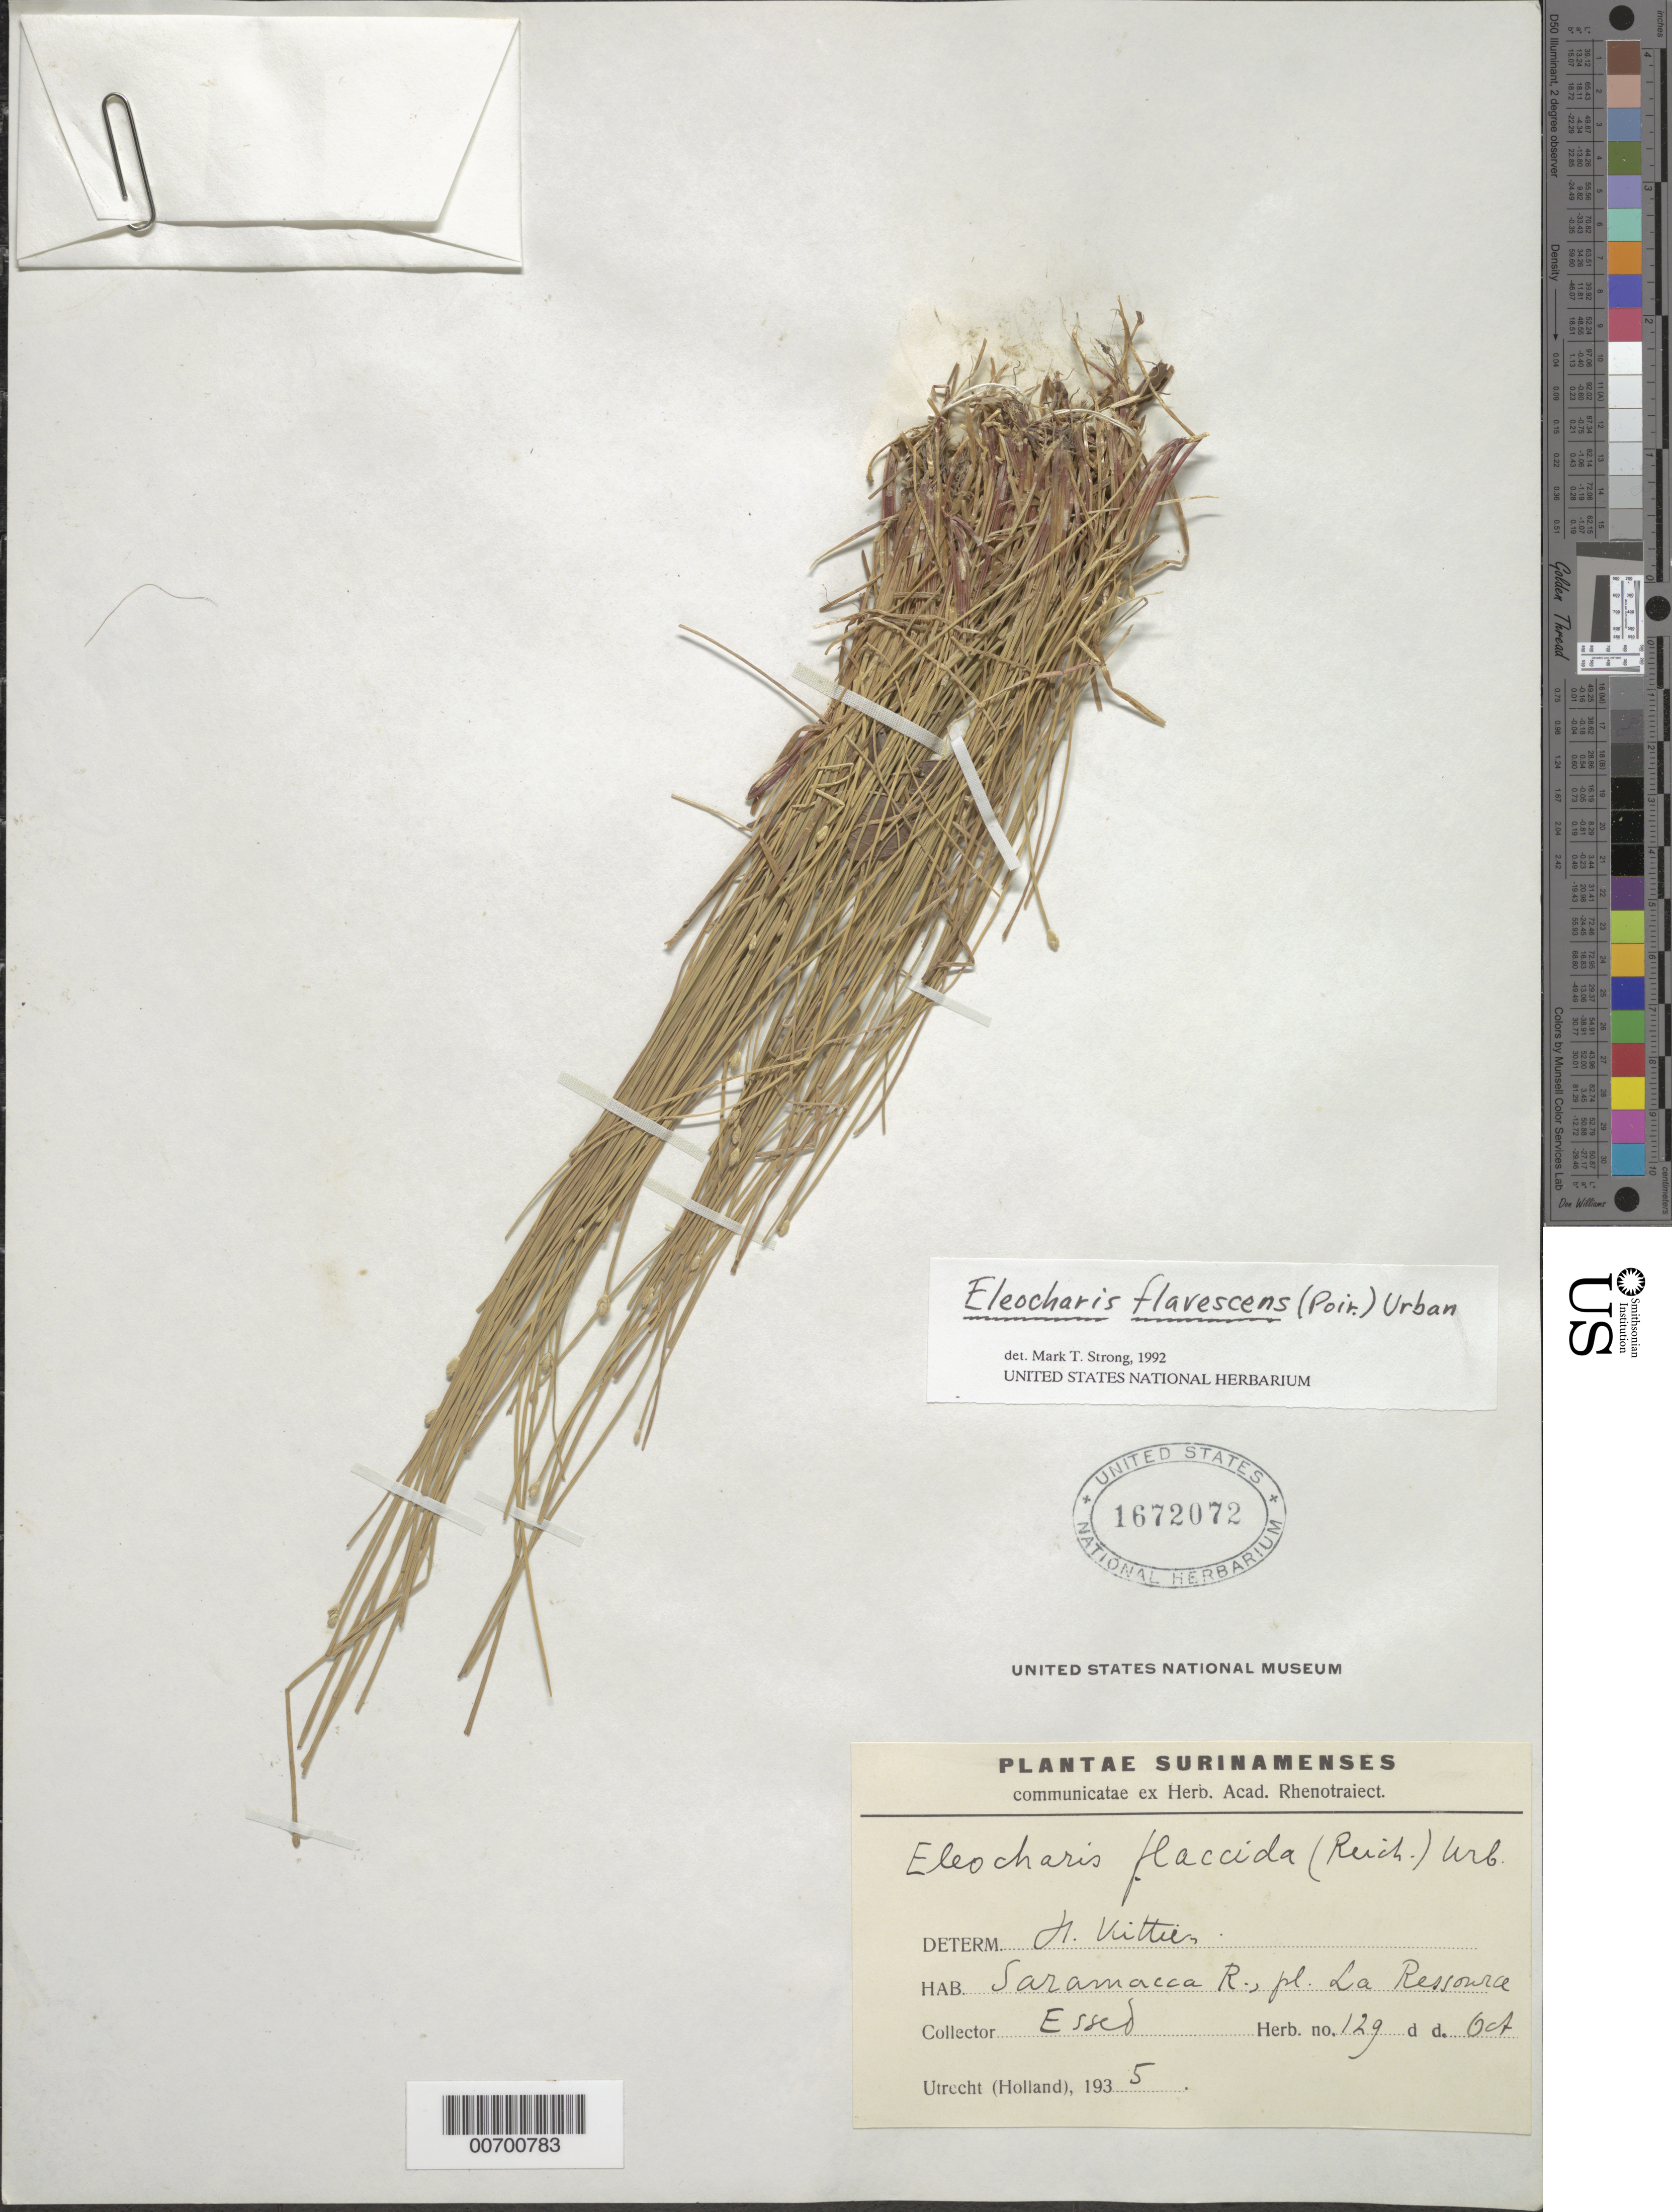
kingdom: Plantae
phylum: Tracheophyta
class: Liliopsida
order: Poales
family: Cyperaceae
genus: Eleocharis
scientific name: Eleocharis flavescens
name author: (Poir.) Urb.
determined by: Strong, M. T., (US), Smithsonian Institution - National Museum of Natural History (UNITED STATES)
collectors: E. Essed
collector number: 129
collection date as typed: Oct-14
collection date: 1914-10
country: Suriname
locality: Saramacca River pl. La Ressource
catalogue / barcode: US 1672072